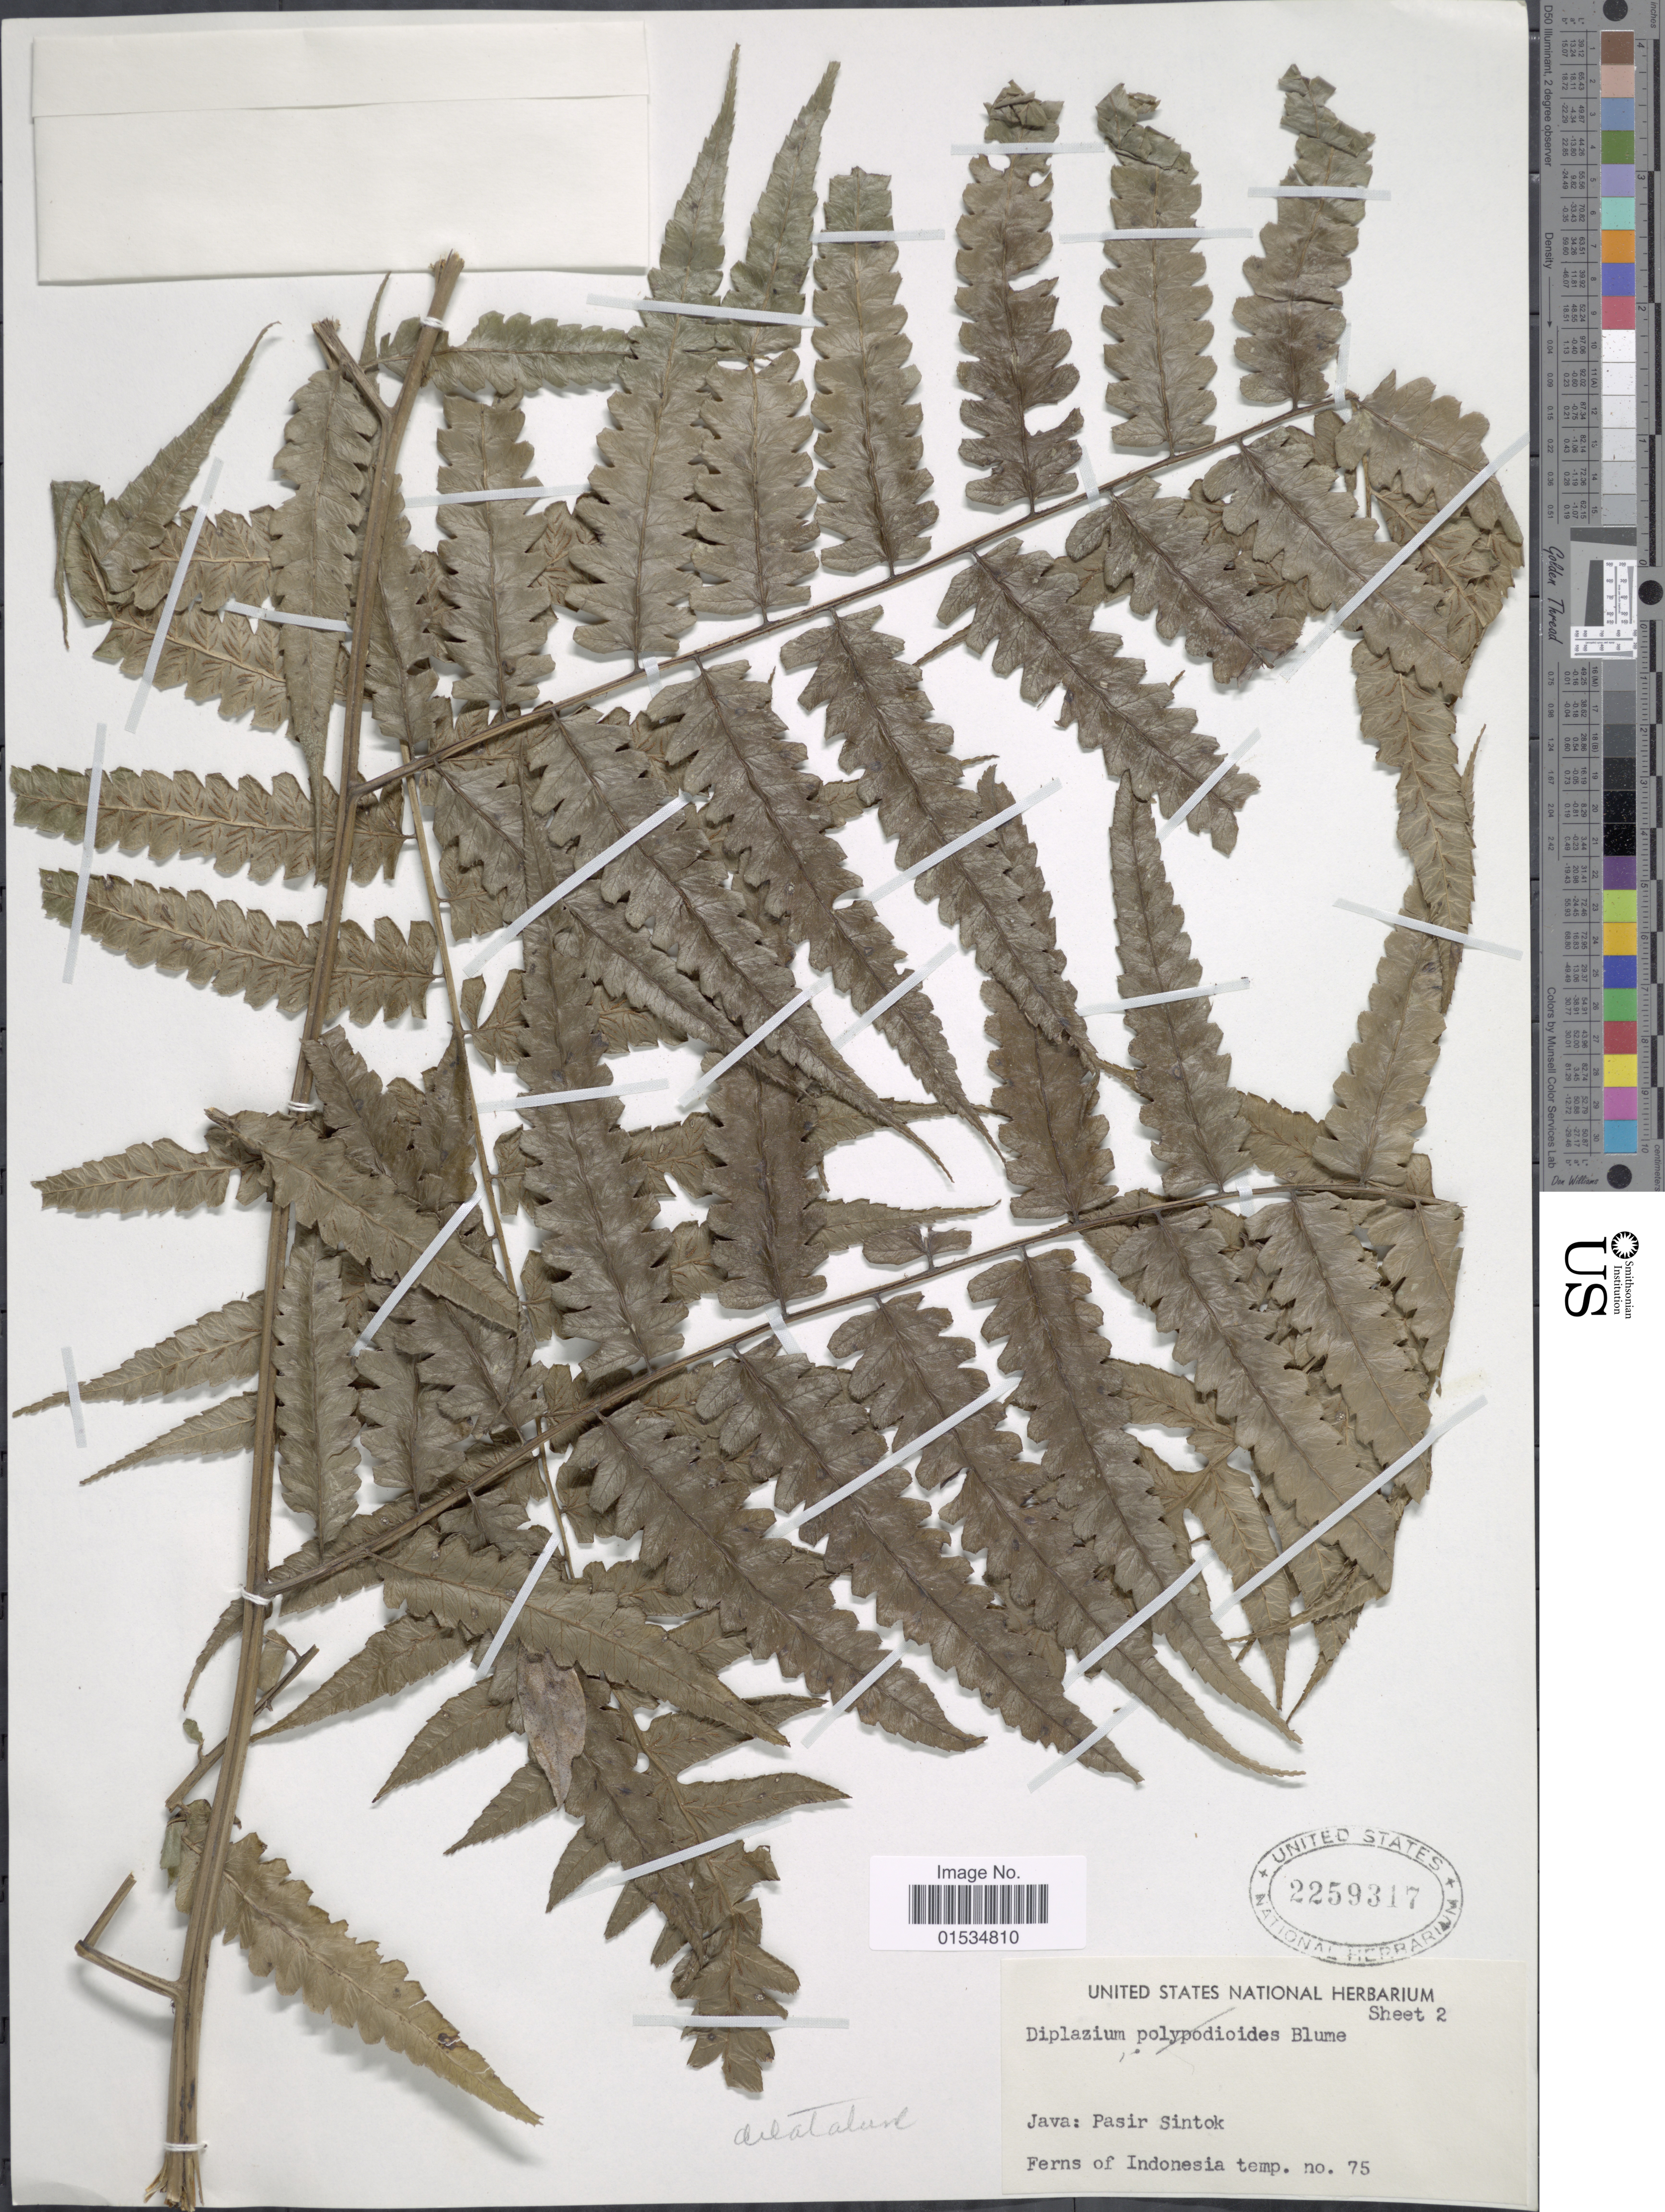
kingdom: Plantae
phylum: Tracheophyta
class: Polypodiopsida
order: Polypodiales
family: Athyriaceae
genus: Diplazium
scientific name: Diplazium dilatatum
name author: Blume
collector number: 75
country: Indonesia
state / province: Java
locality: Pasir Sintok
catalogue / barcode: US 2259317